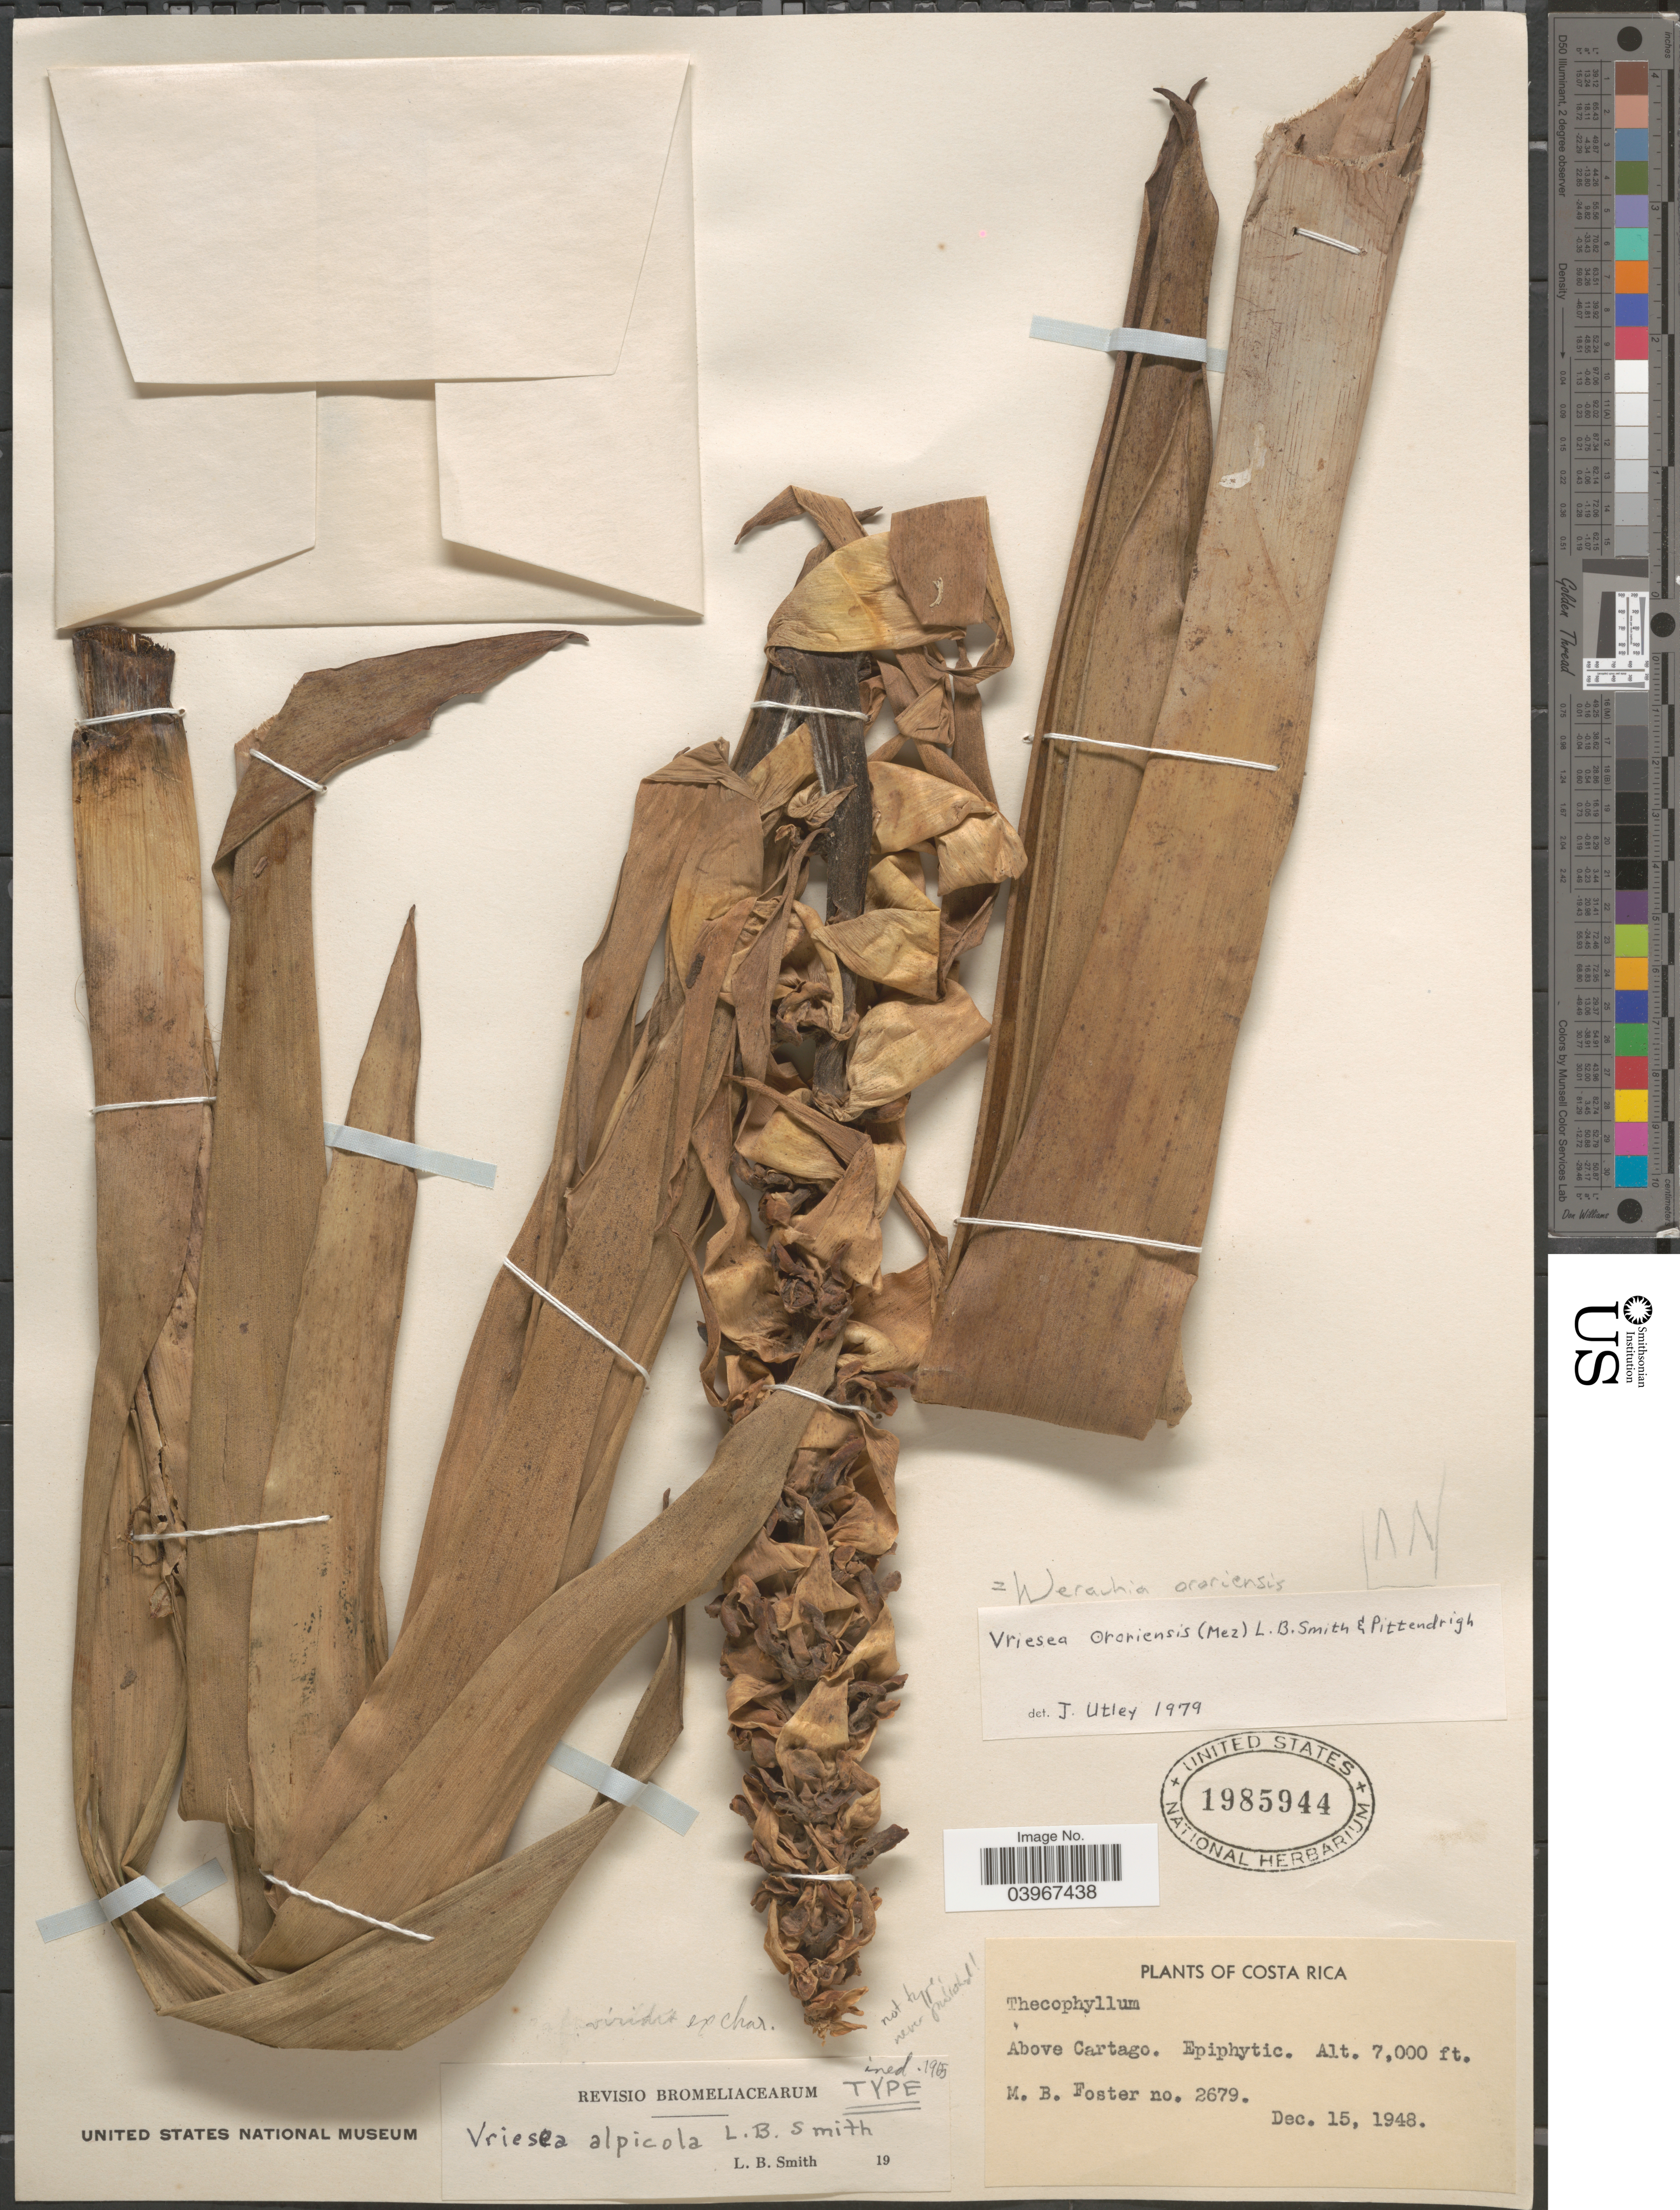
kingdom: Plantae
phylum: Tracheophyta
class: Liliopsida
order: Poales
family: Bromeliaceae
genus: Werauhia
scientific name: Werauhia ororiensis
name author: (Mez) J.R. Grant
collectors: M. B. Foster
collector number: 2679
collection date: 1948-12-15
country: Costa Rica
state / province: Cartago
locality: Above Cartago.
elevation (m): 2134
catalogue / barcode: US 1985944